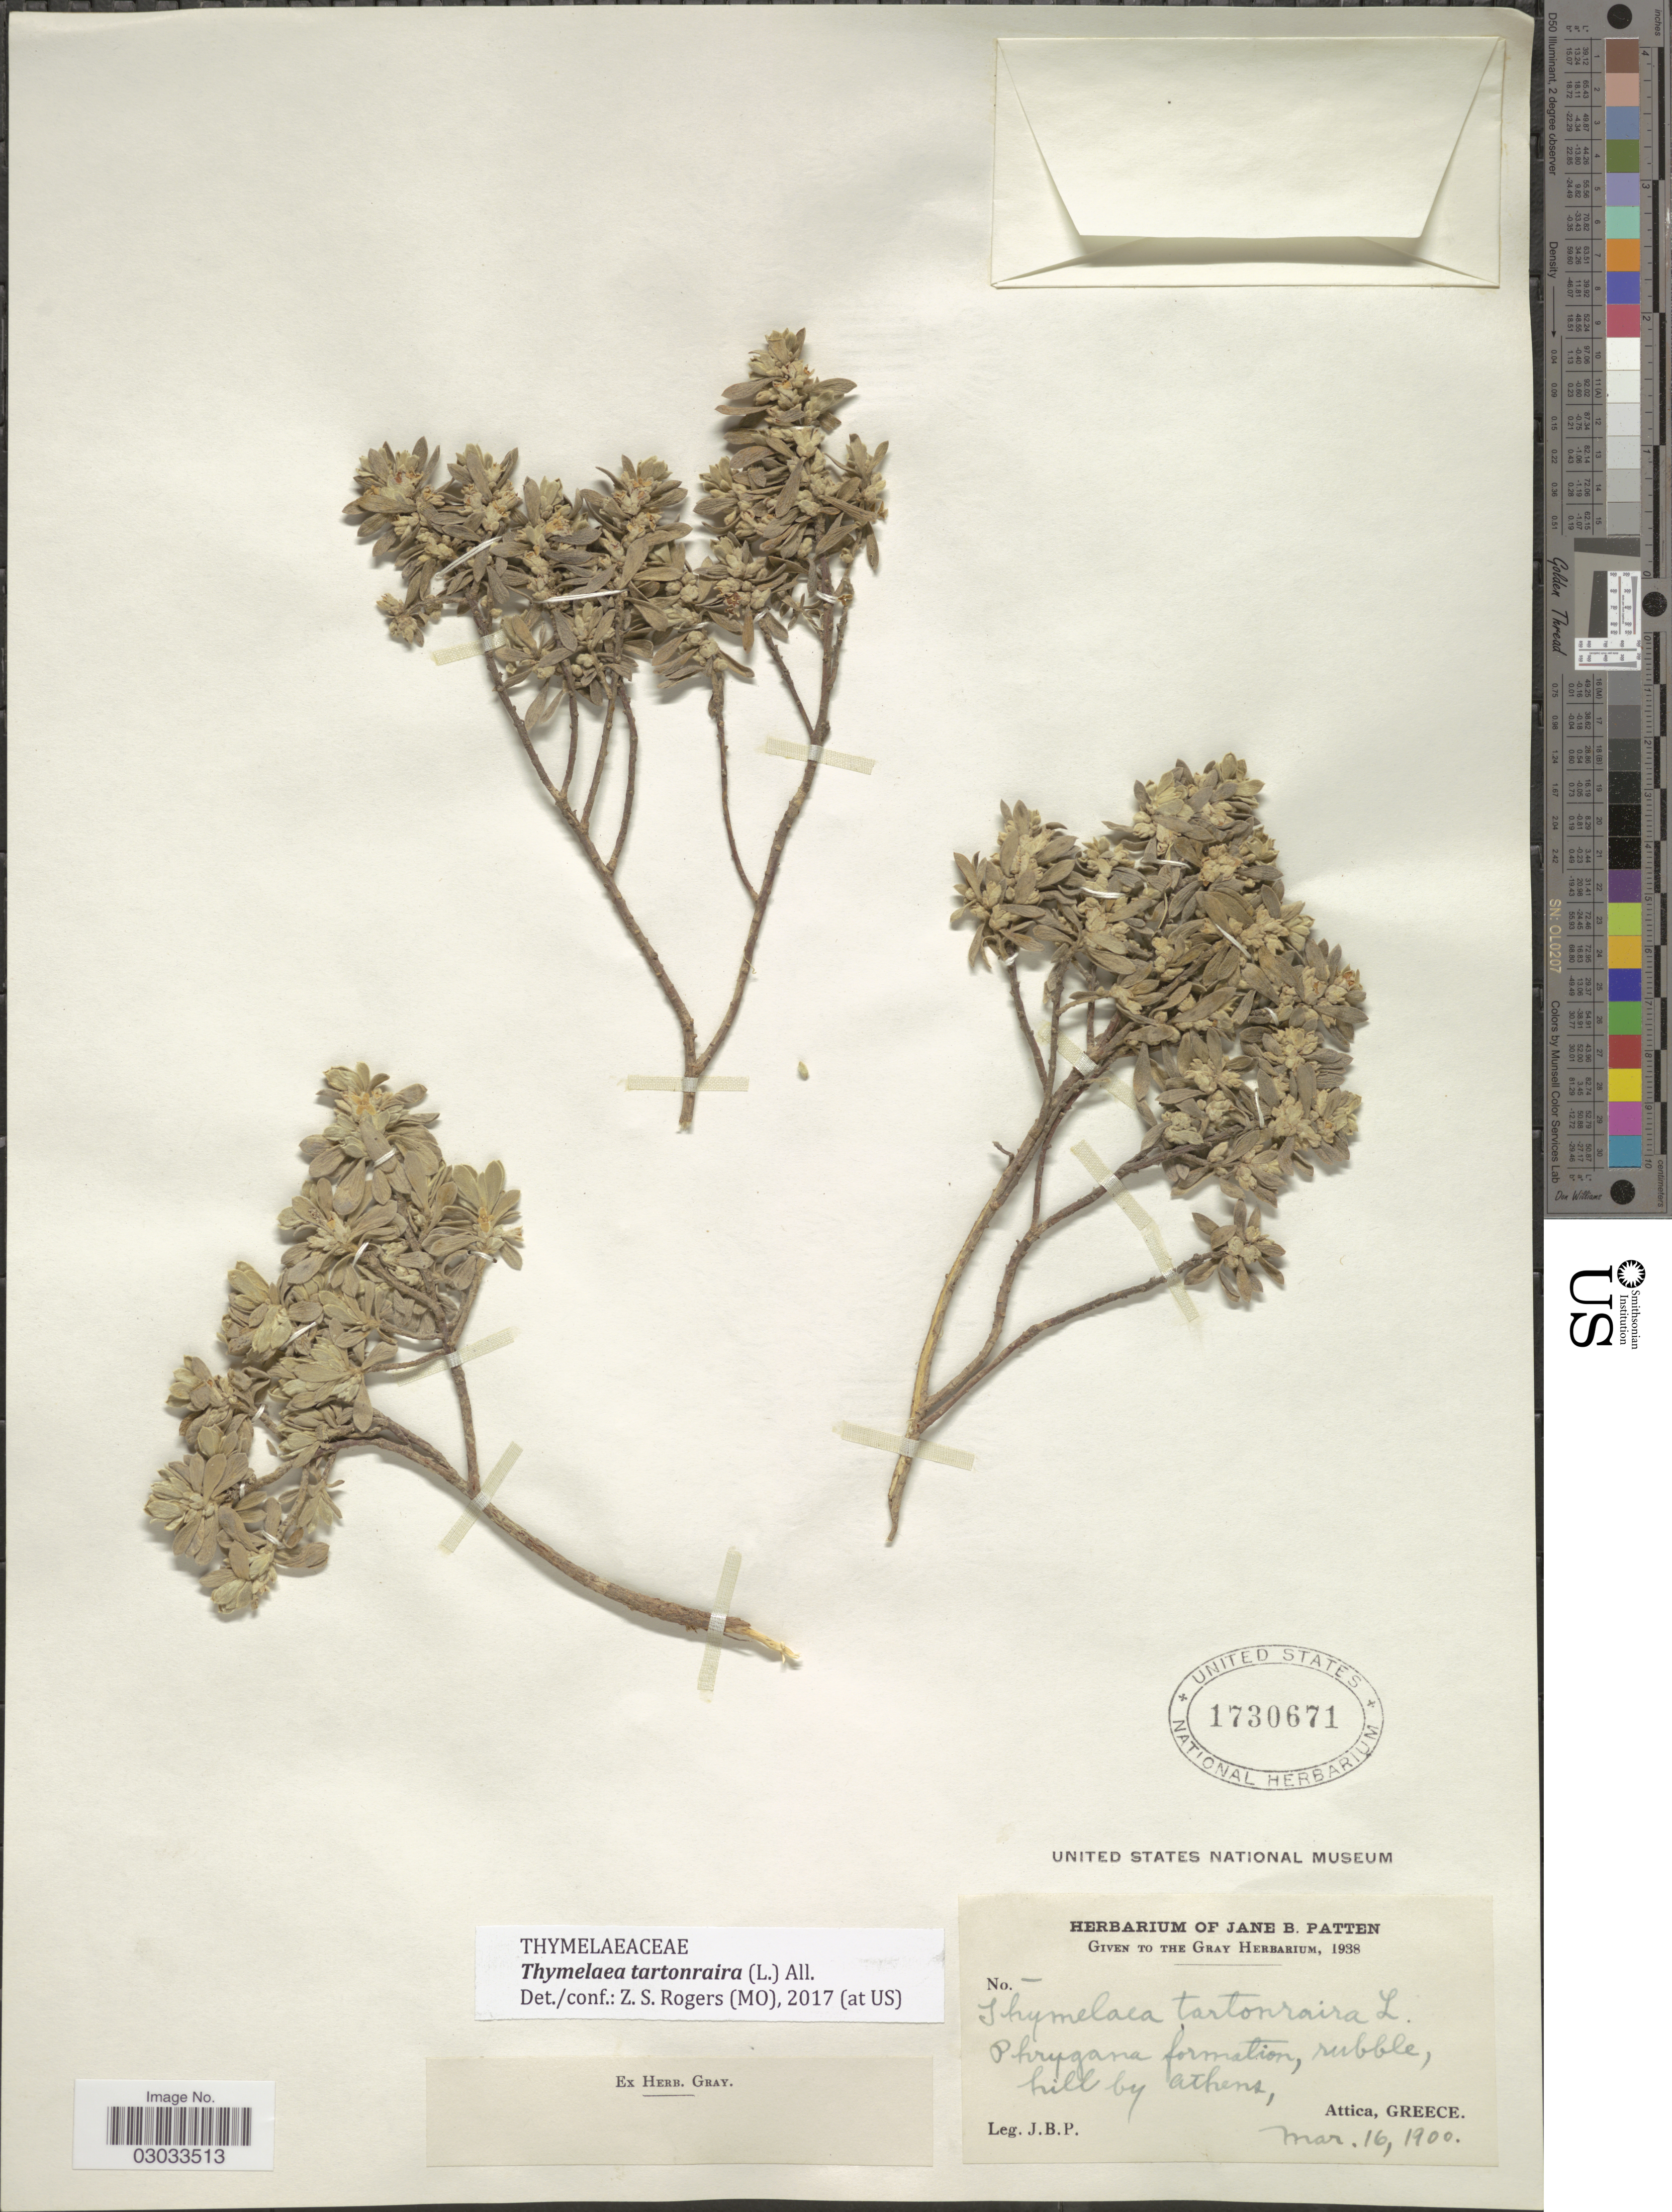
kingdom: Plantae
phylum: Tracheophyta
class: Magnoliopsida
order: Malvales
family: Thymelaeaceae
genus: Thymelaea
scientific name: Thymelaea tartonraira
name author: (L.) All.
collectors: J. Patten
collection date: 1900-03-16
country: Greece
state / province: Attica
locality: Hill by Athens.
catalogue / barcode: US 1730671